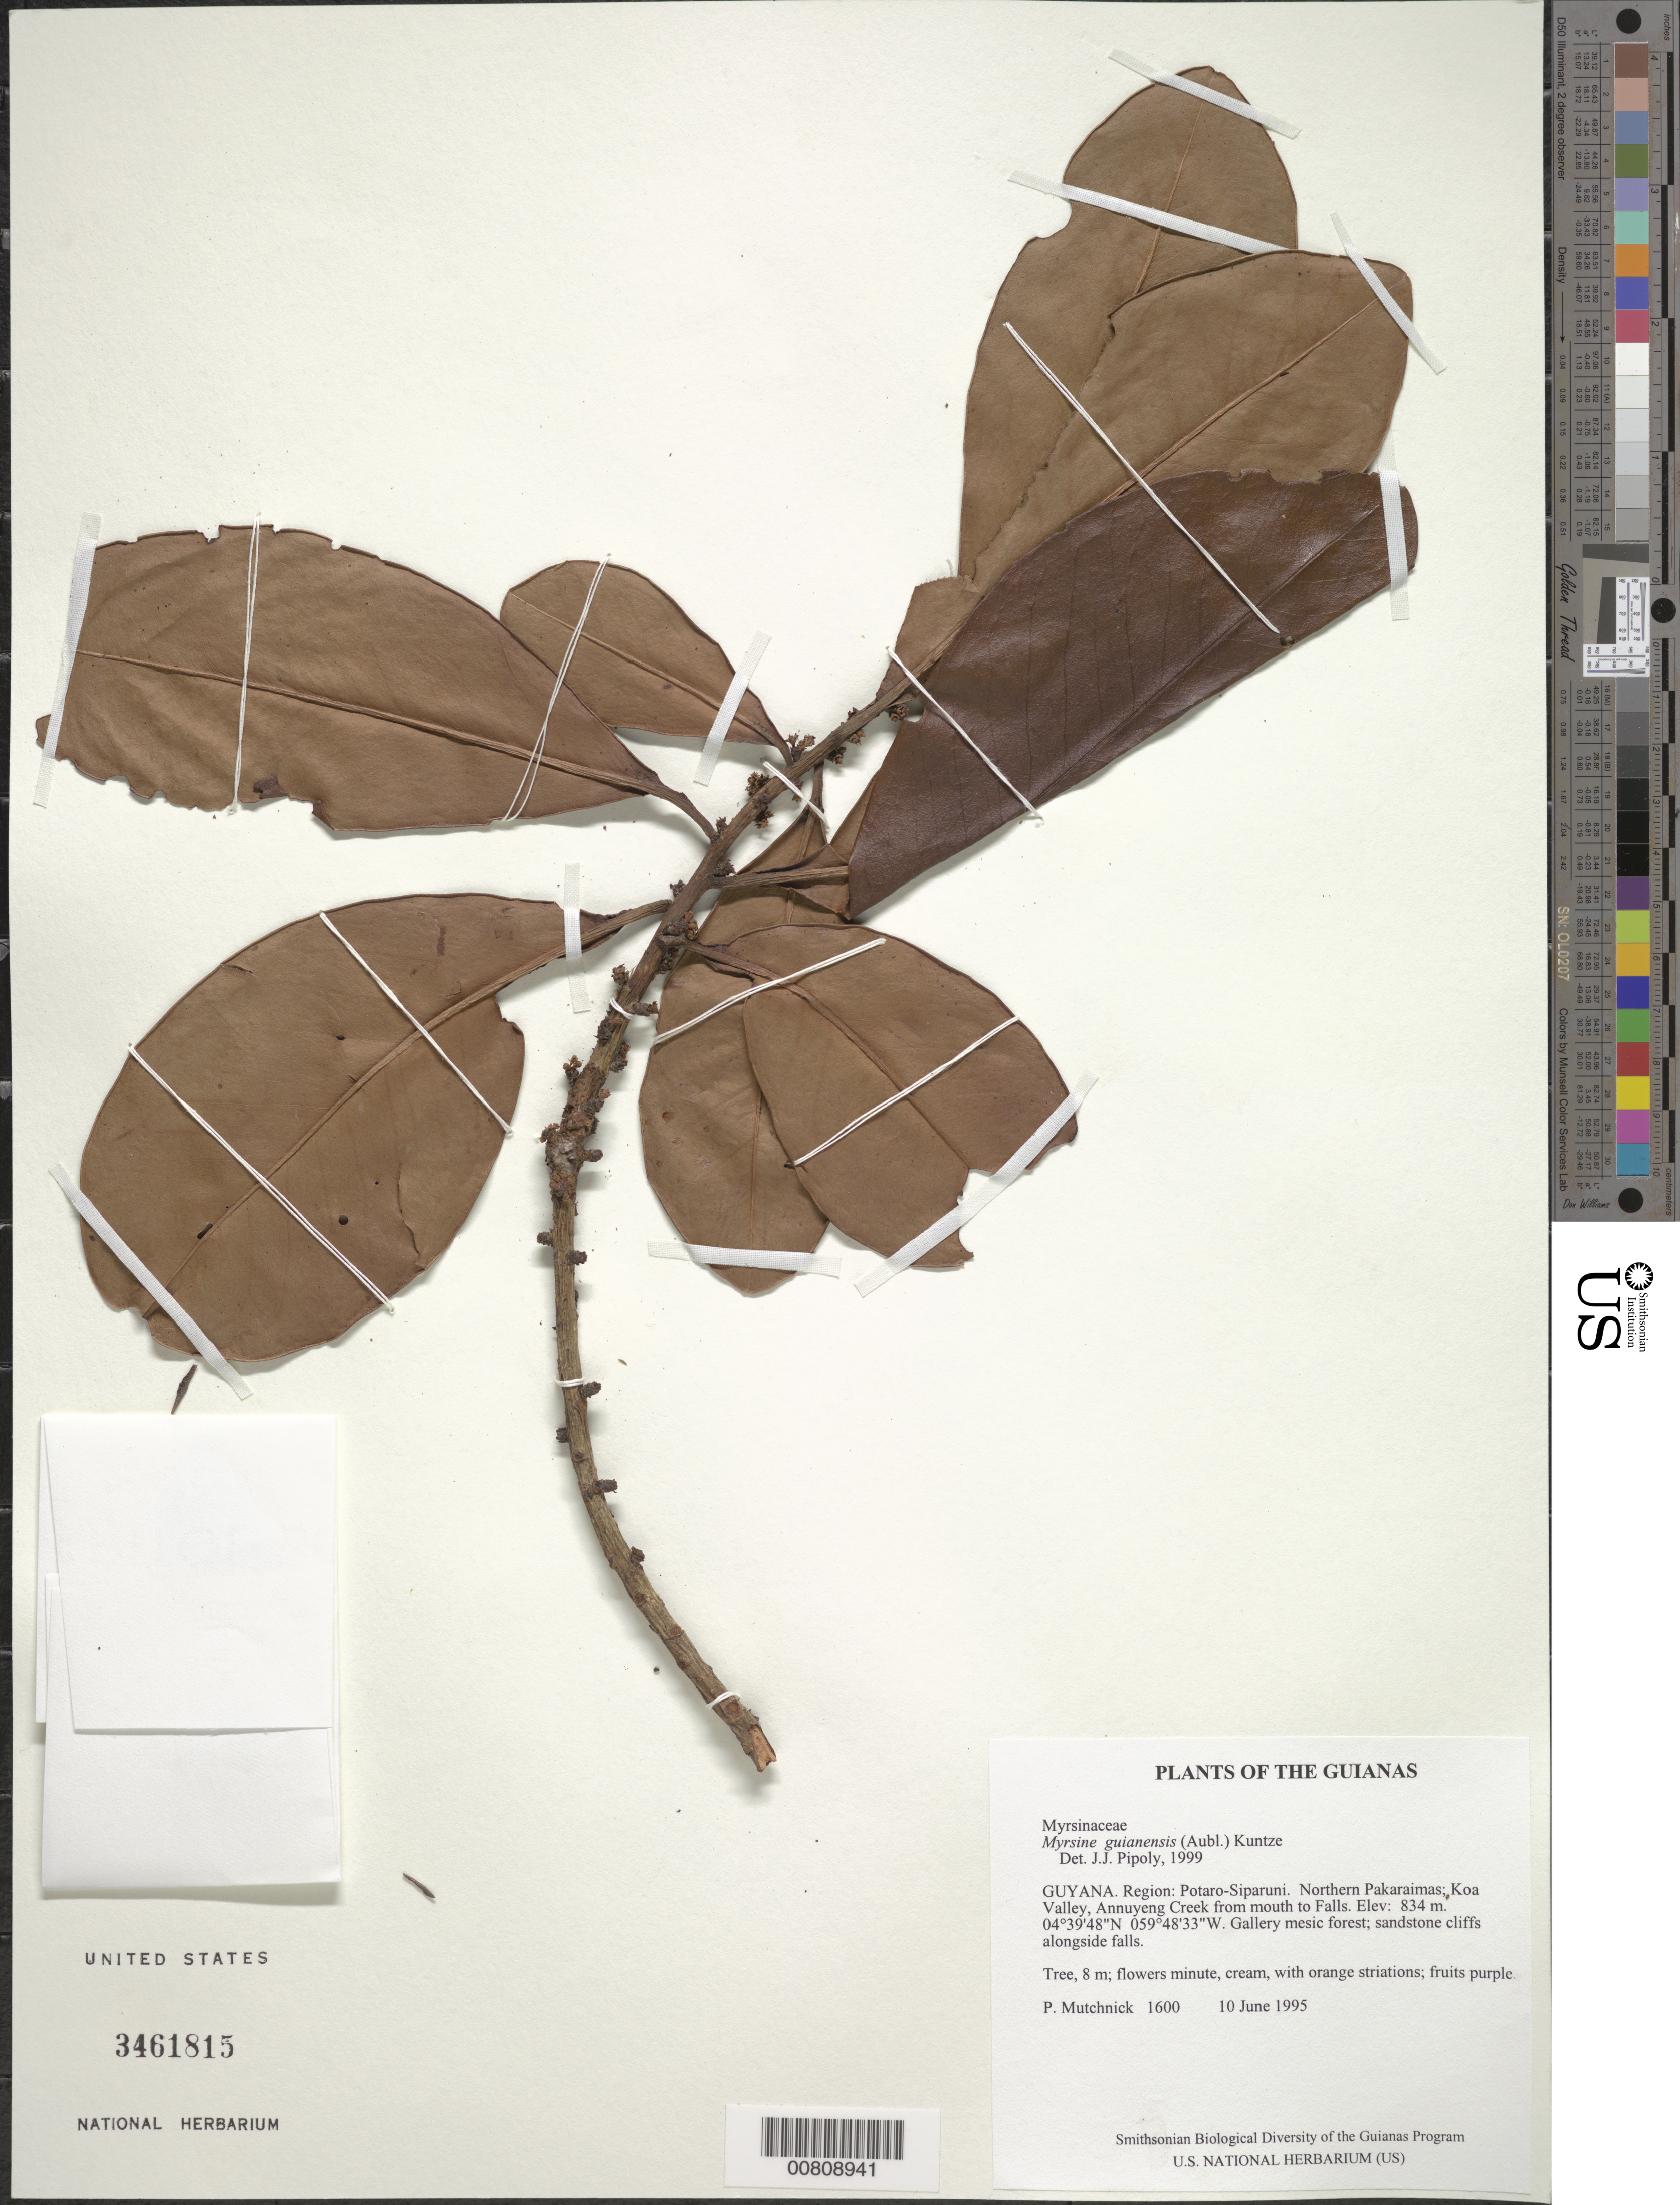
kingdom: Plantae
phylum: Tracheophyta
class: Magnoliopsida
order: Ericales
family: Primulaceae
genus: Myrsine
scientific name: Myrsine guianensis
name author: (Aubl.) Kuntze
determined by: Pipoly, J. J., III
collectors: P. Mutchnick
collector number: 1600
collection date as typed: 10 June 1995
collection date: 1995-06-10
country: Guyana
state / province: Potaro-Siparuni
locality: Northern Pakaraimas; Koa Valley, Annuyeng Creek from mouth to Falls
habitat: Gallery mesic forest; sandstone cliffs alongside falls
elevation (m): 834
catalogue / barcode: US 3461815